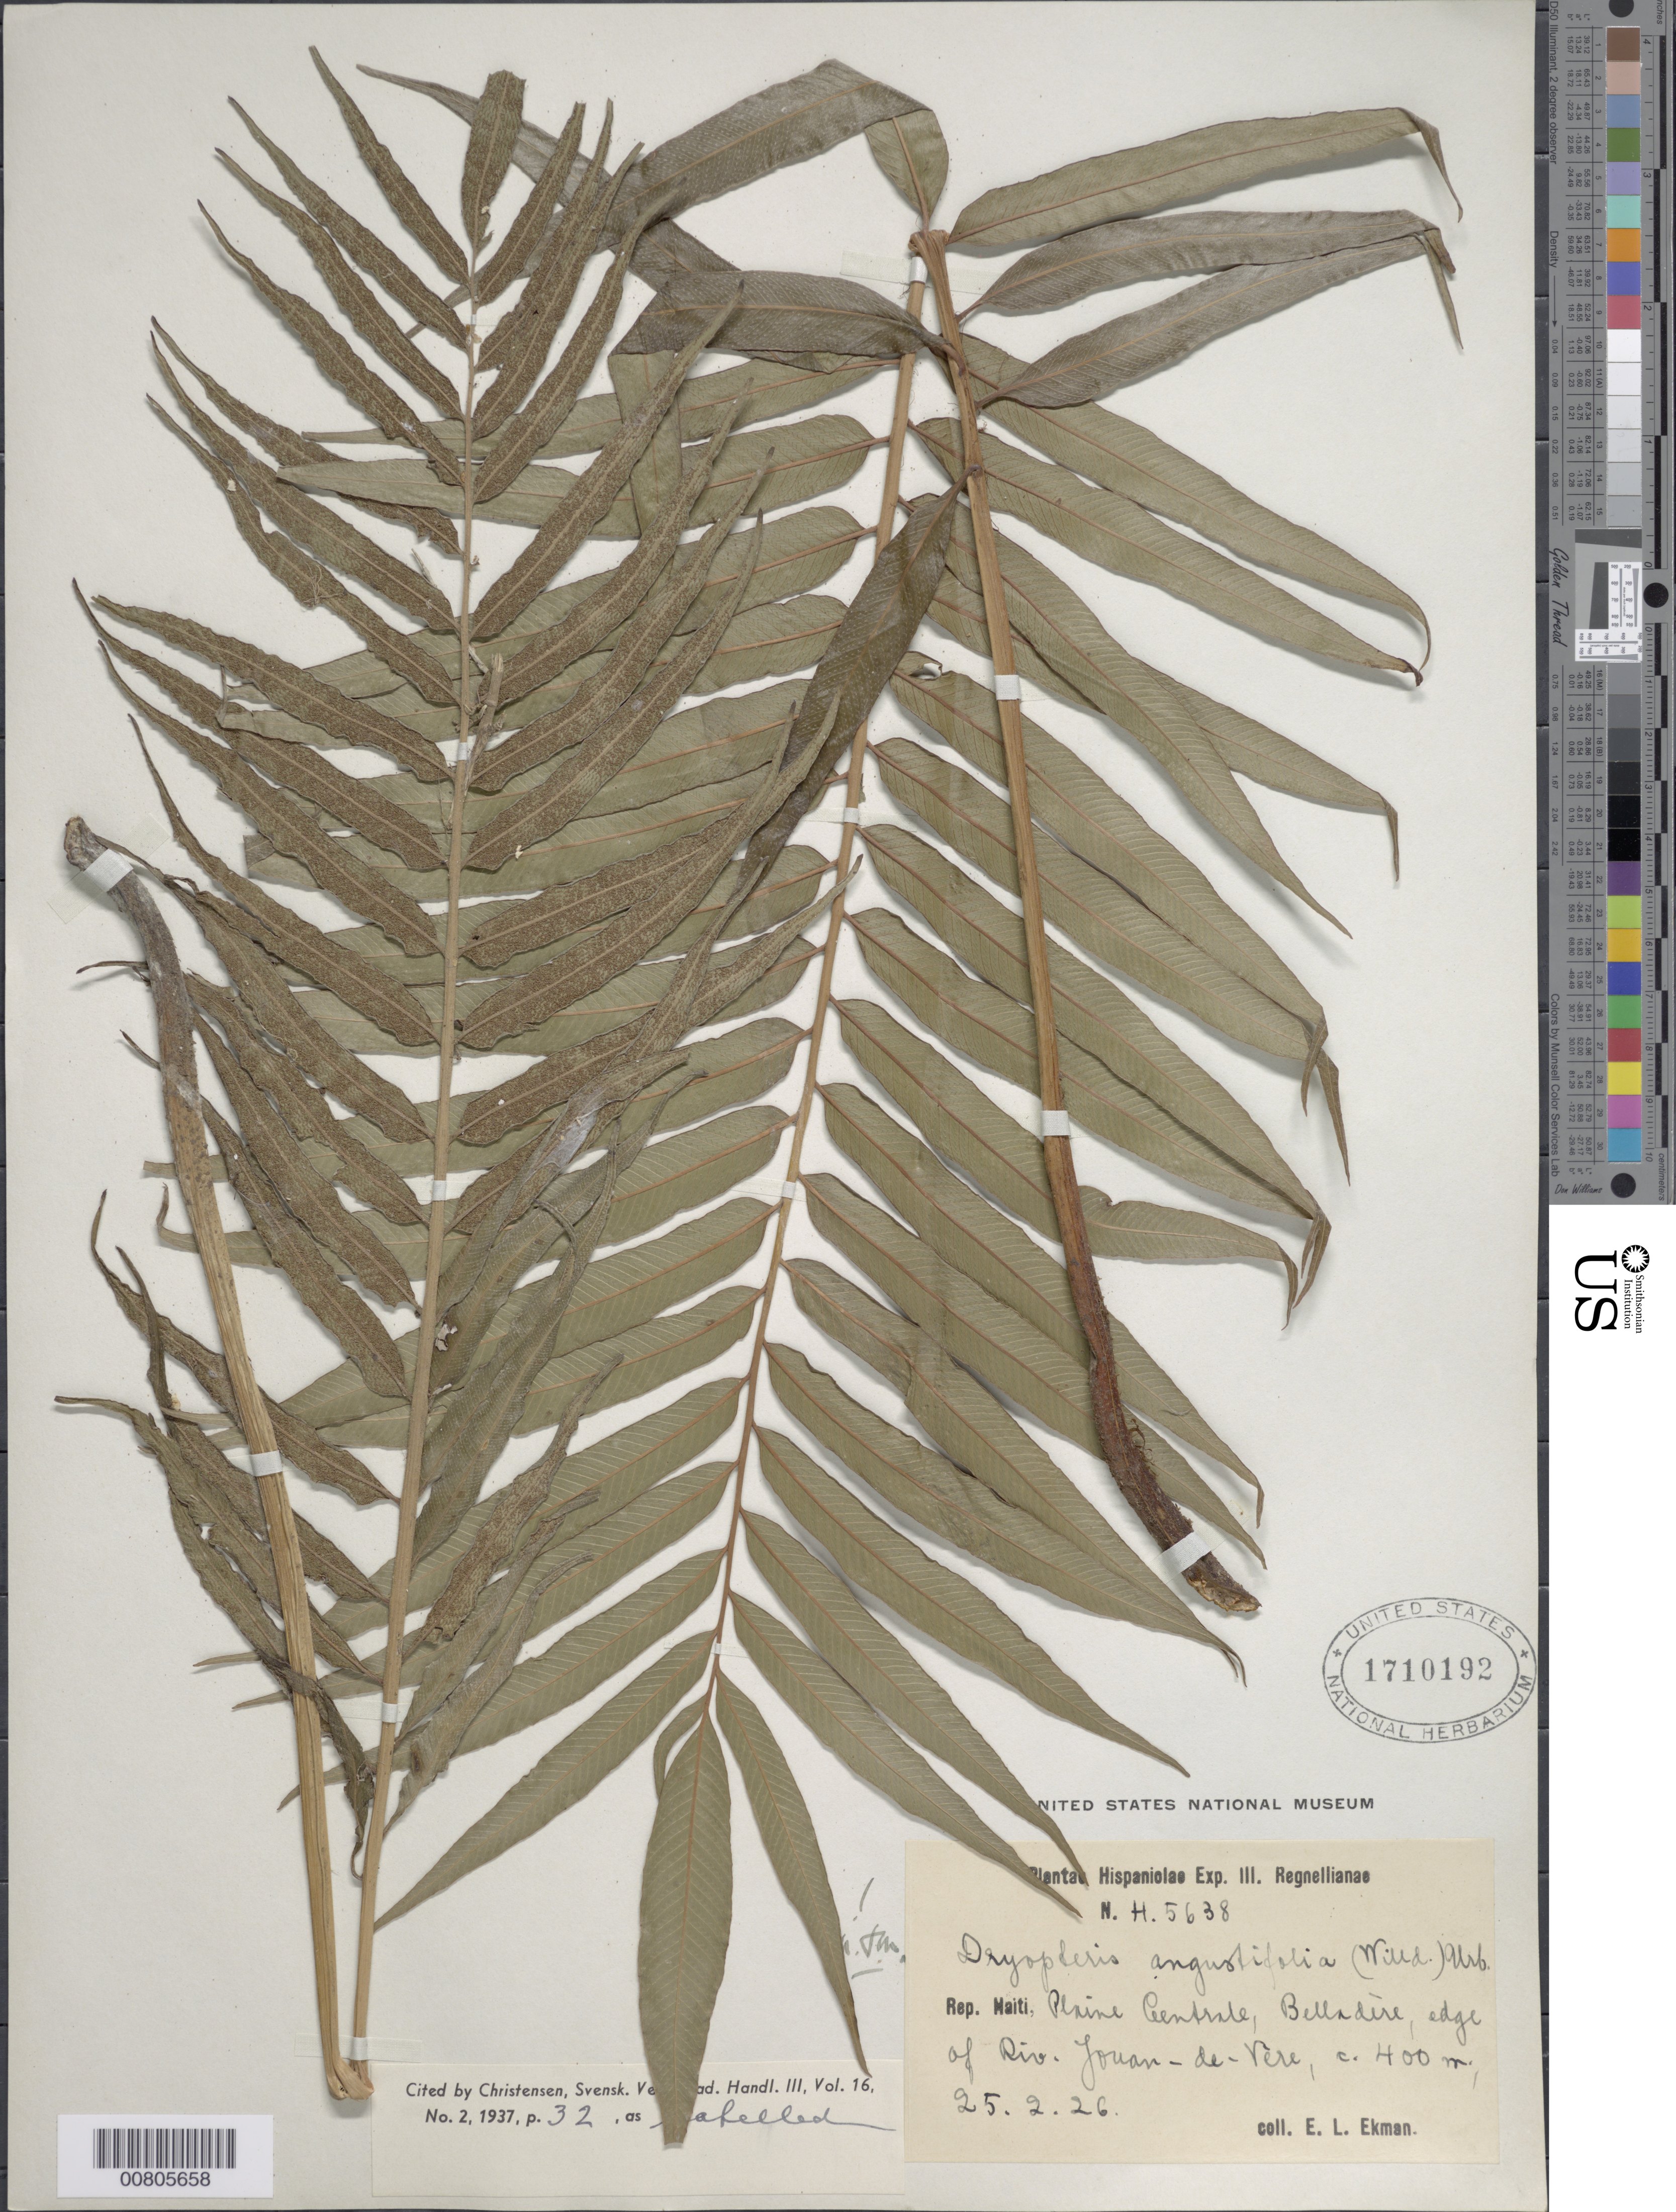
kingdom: Plantae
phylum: Tracheophyta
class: Polypodiopsida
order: Polypodiales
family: Thelypteridaceae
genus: Meniscium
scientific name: Meniscium angustifolium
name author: Willd.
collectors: E. L. Ekman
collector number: H 5638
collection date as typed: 25 Feb 1926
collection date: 1926-02-25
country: Haiti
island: Hispaniola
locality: Plaine Centrale, Belladire, riv. Jouan de Vère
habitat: Edge of river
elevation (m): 400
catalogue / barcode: US 1710192